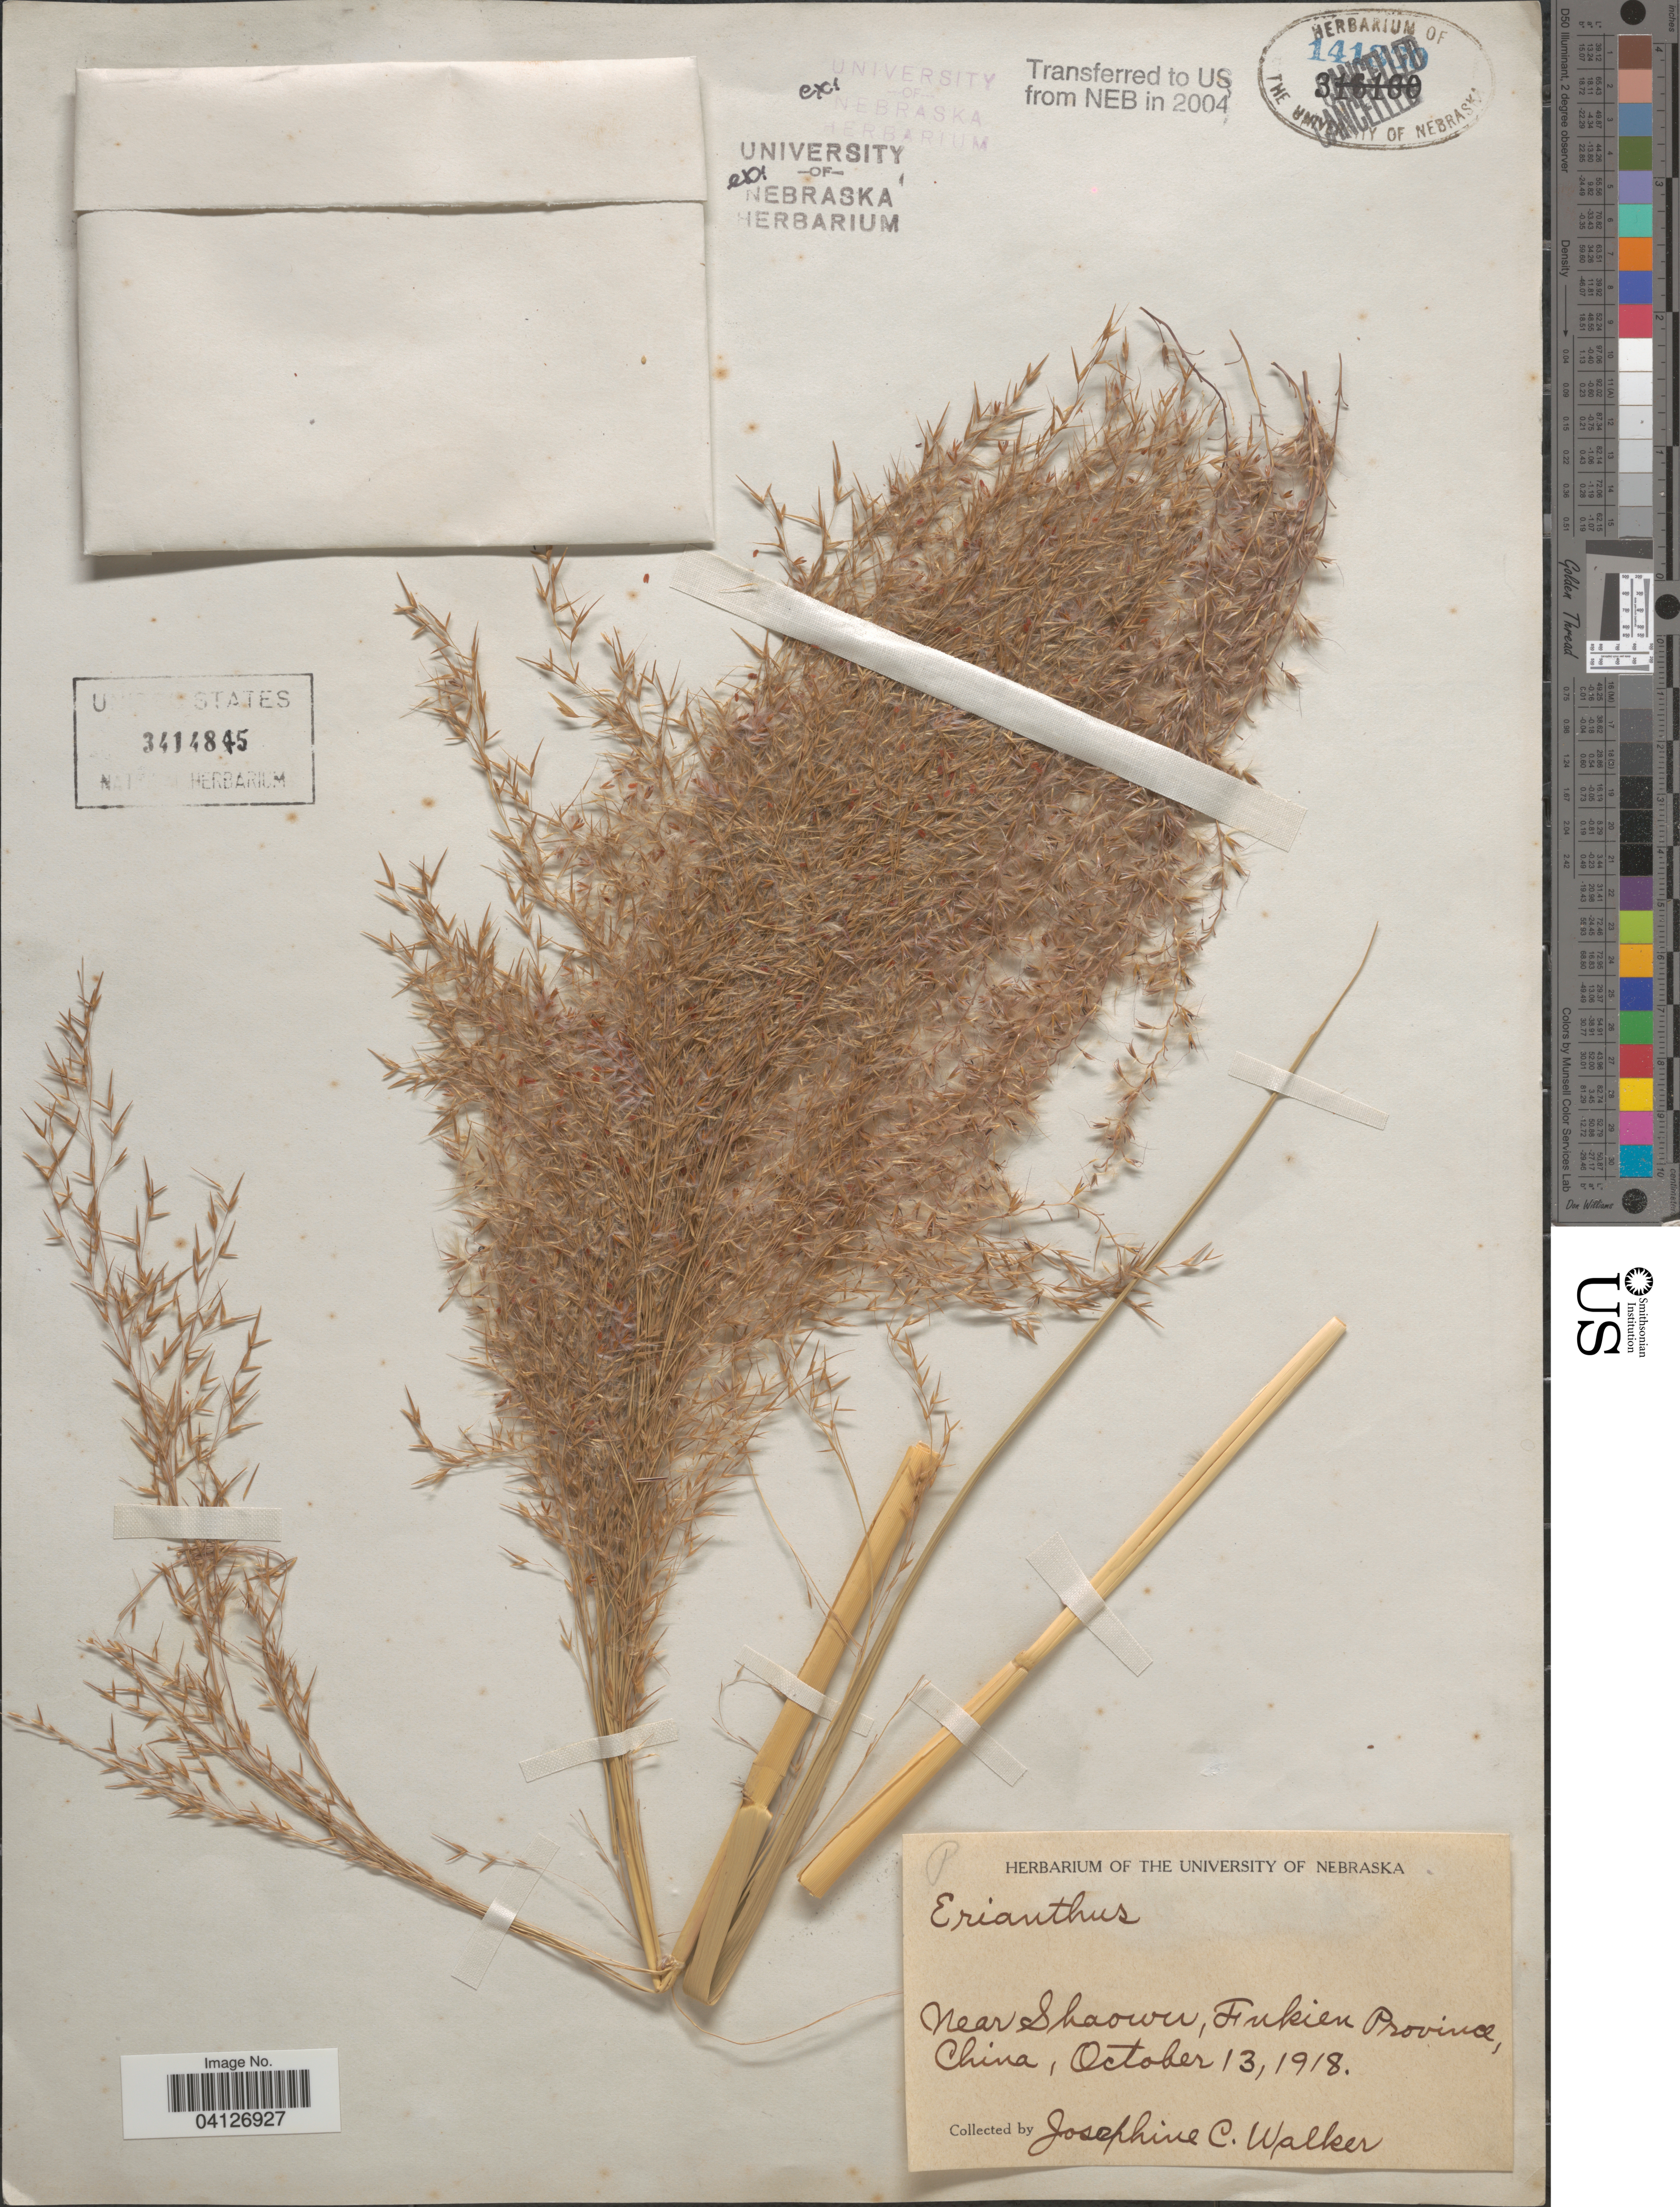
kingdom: Plantae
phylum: Tracheophyta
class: Liliopsida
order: Poales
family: Poaceae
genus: Erianthus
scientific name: Erianthus sp.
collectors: J. Walker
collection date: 1918-10-13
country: China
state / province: Fujian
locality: Near Shaowu, Fukien Province.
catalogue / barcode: US 3414845